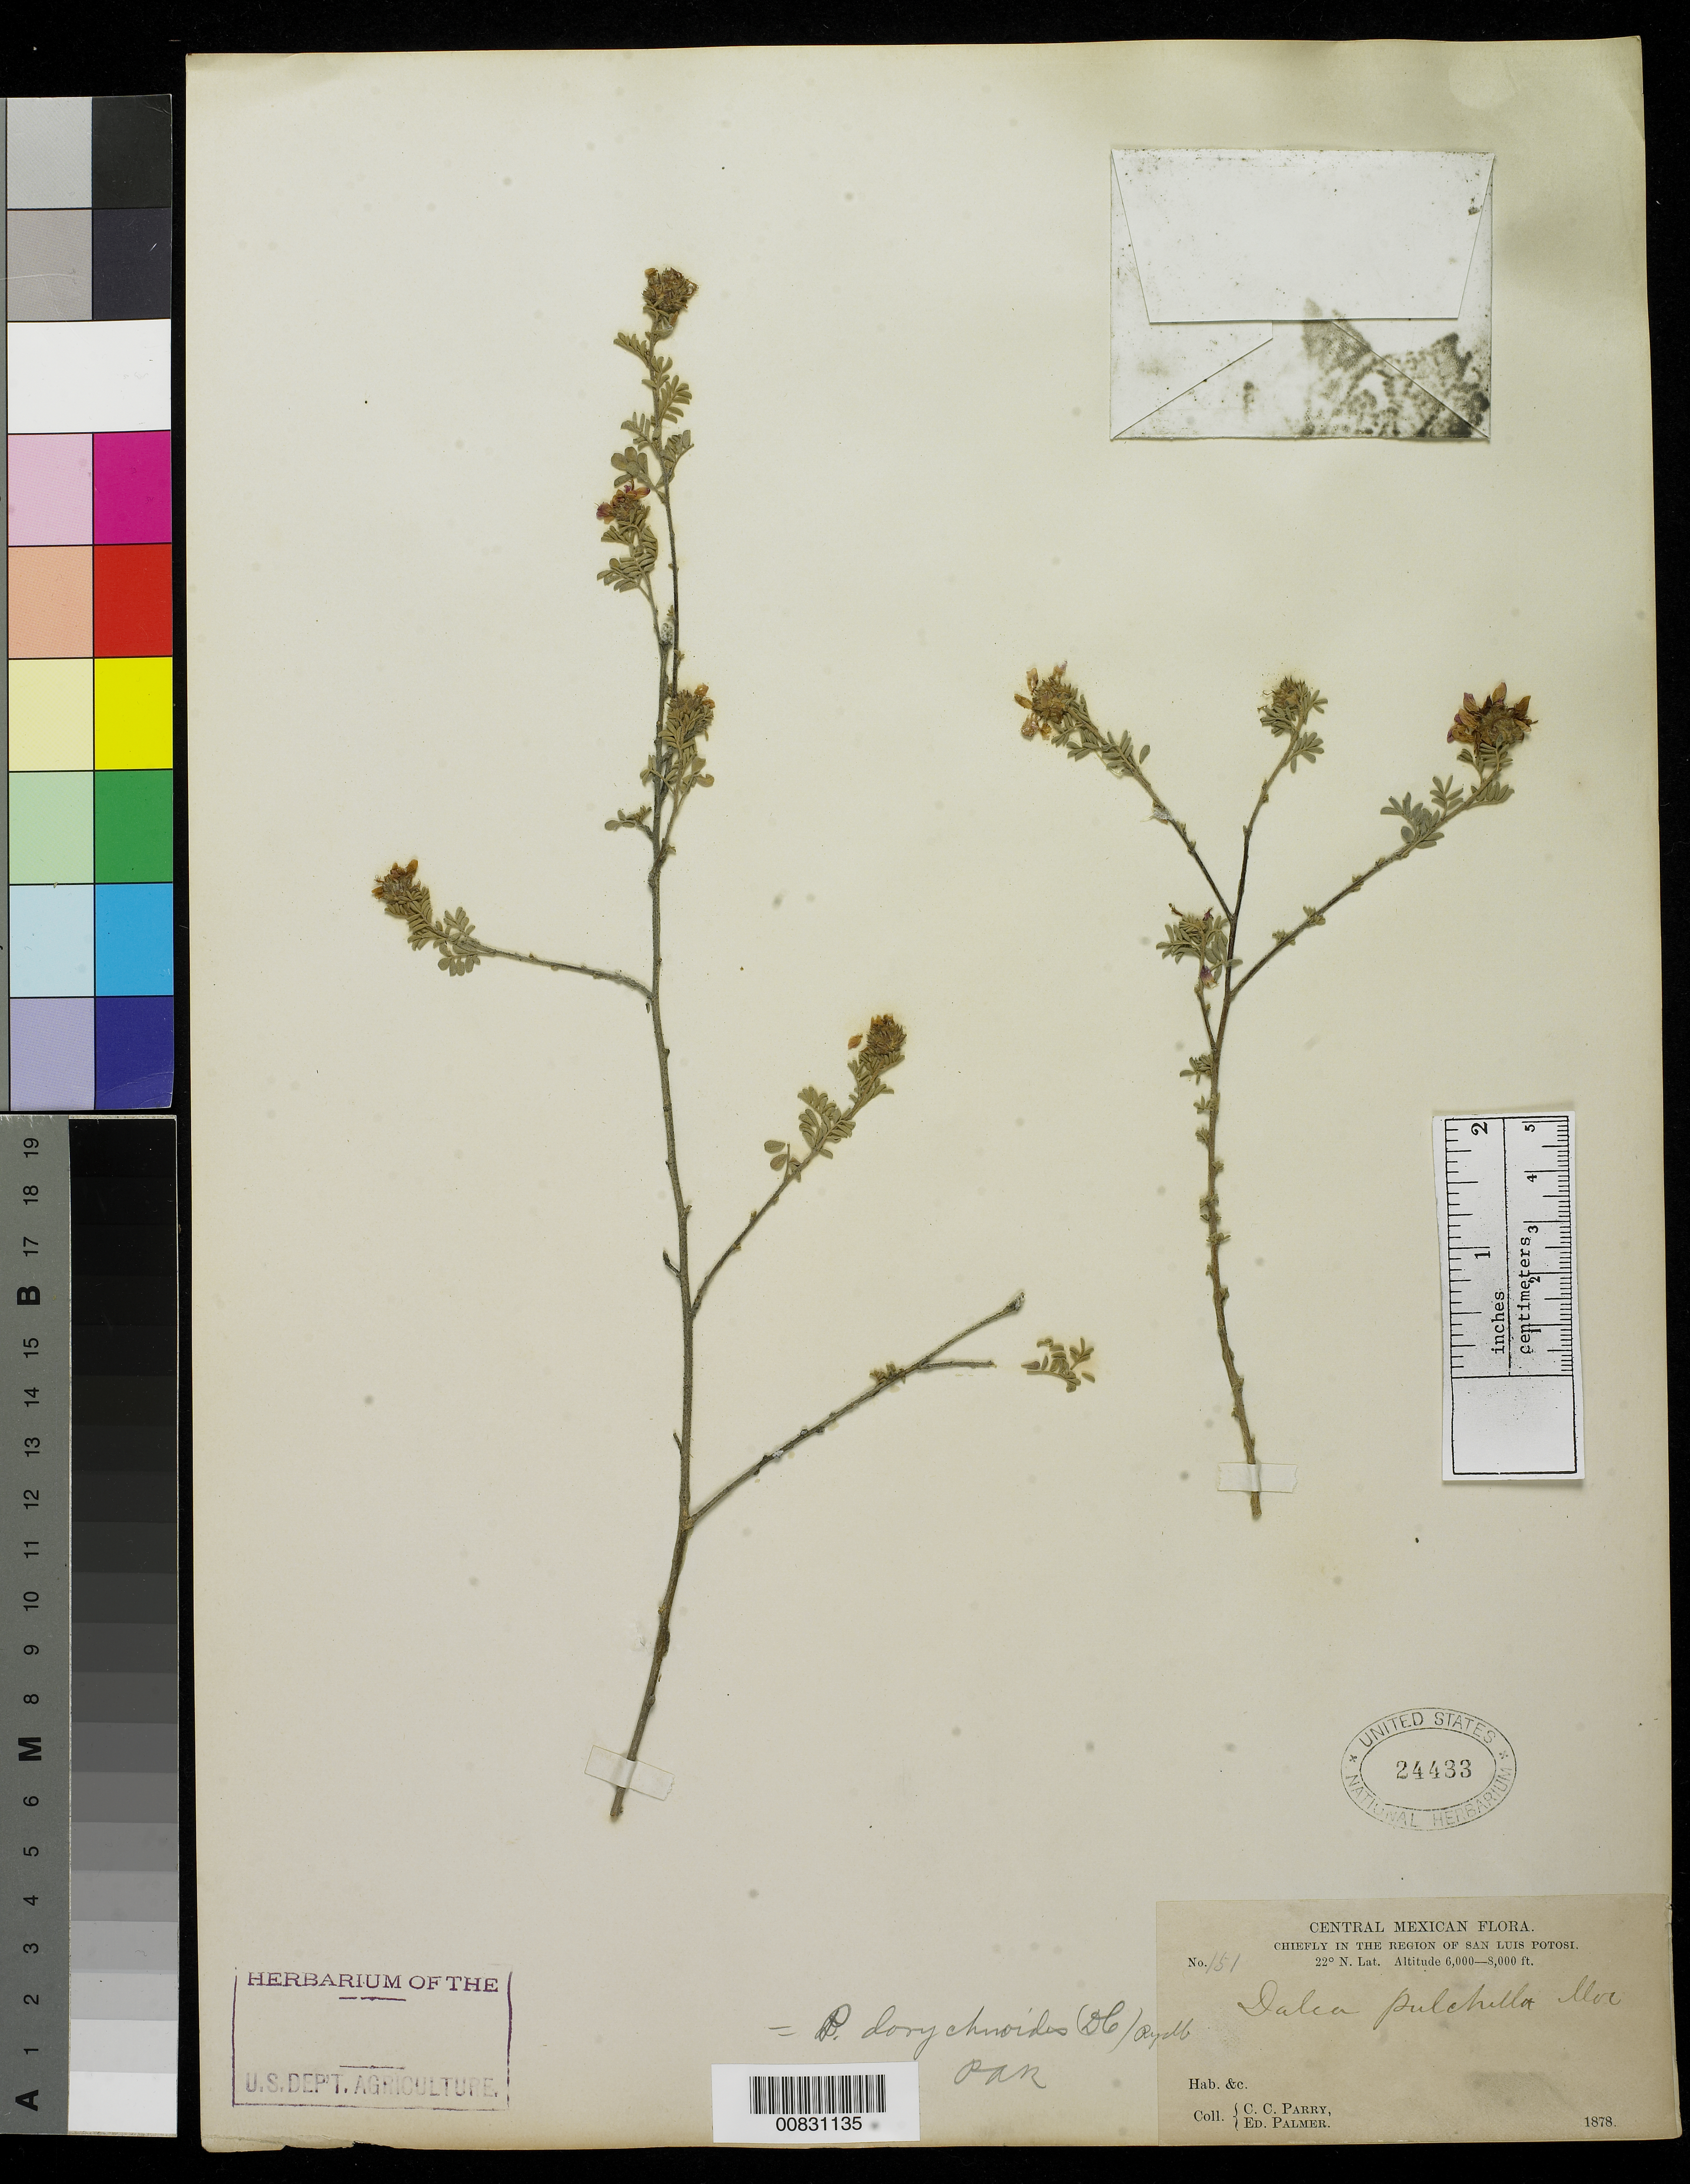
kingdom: Plantae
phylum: Tracheophyta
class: Magnoliopsida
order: Fabales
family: Fabaceae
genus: Dalea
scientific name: Dalea dorycnioides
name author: DC.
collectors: C. C. Parry & E. Palmer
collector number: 151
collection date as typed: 1878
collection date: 1878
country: Mexico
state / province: San Luis Potosí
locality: Chiefly in the region of San Luis Potosí.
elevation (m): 1829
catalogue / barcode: US 24433